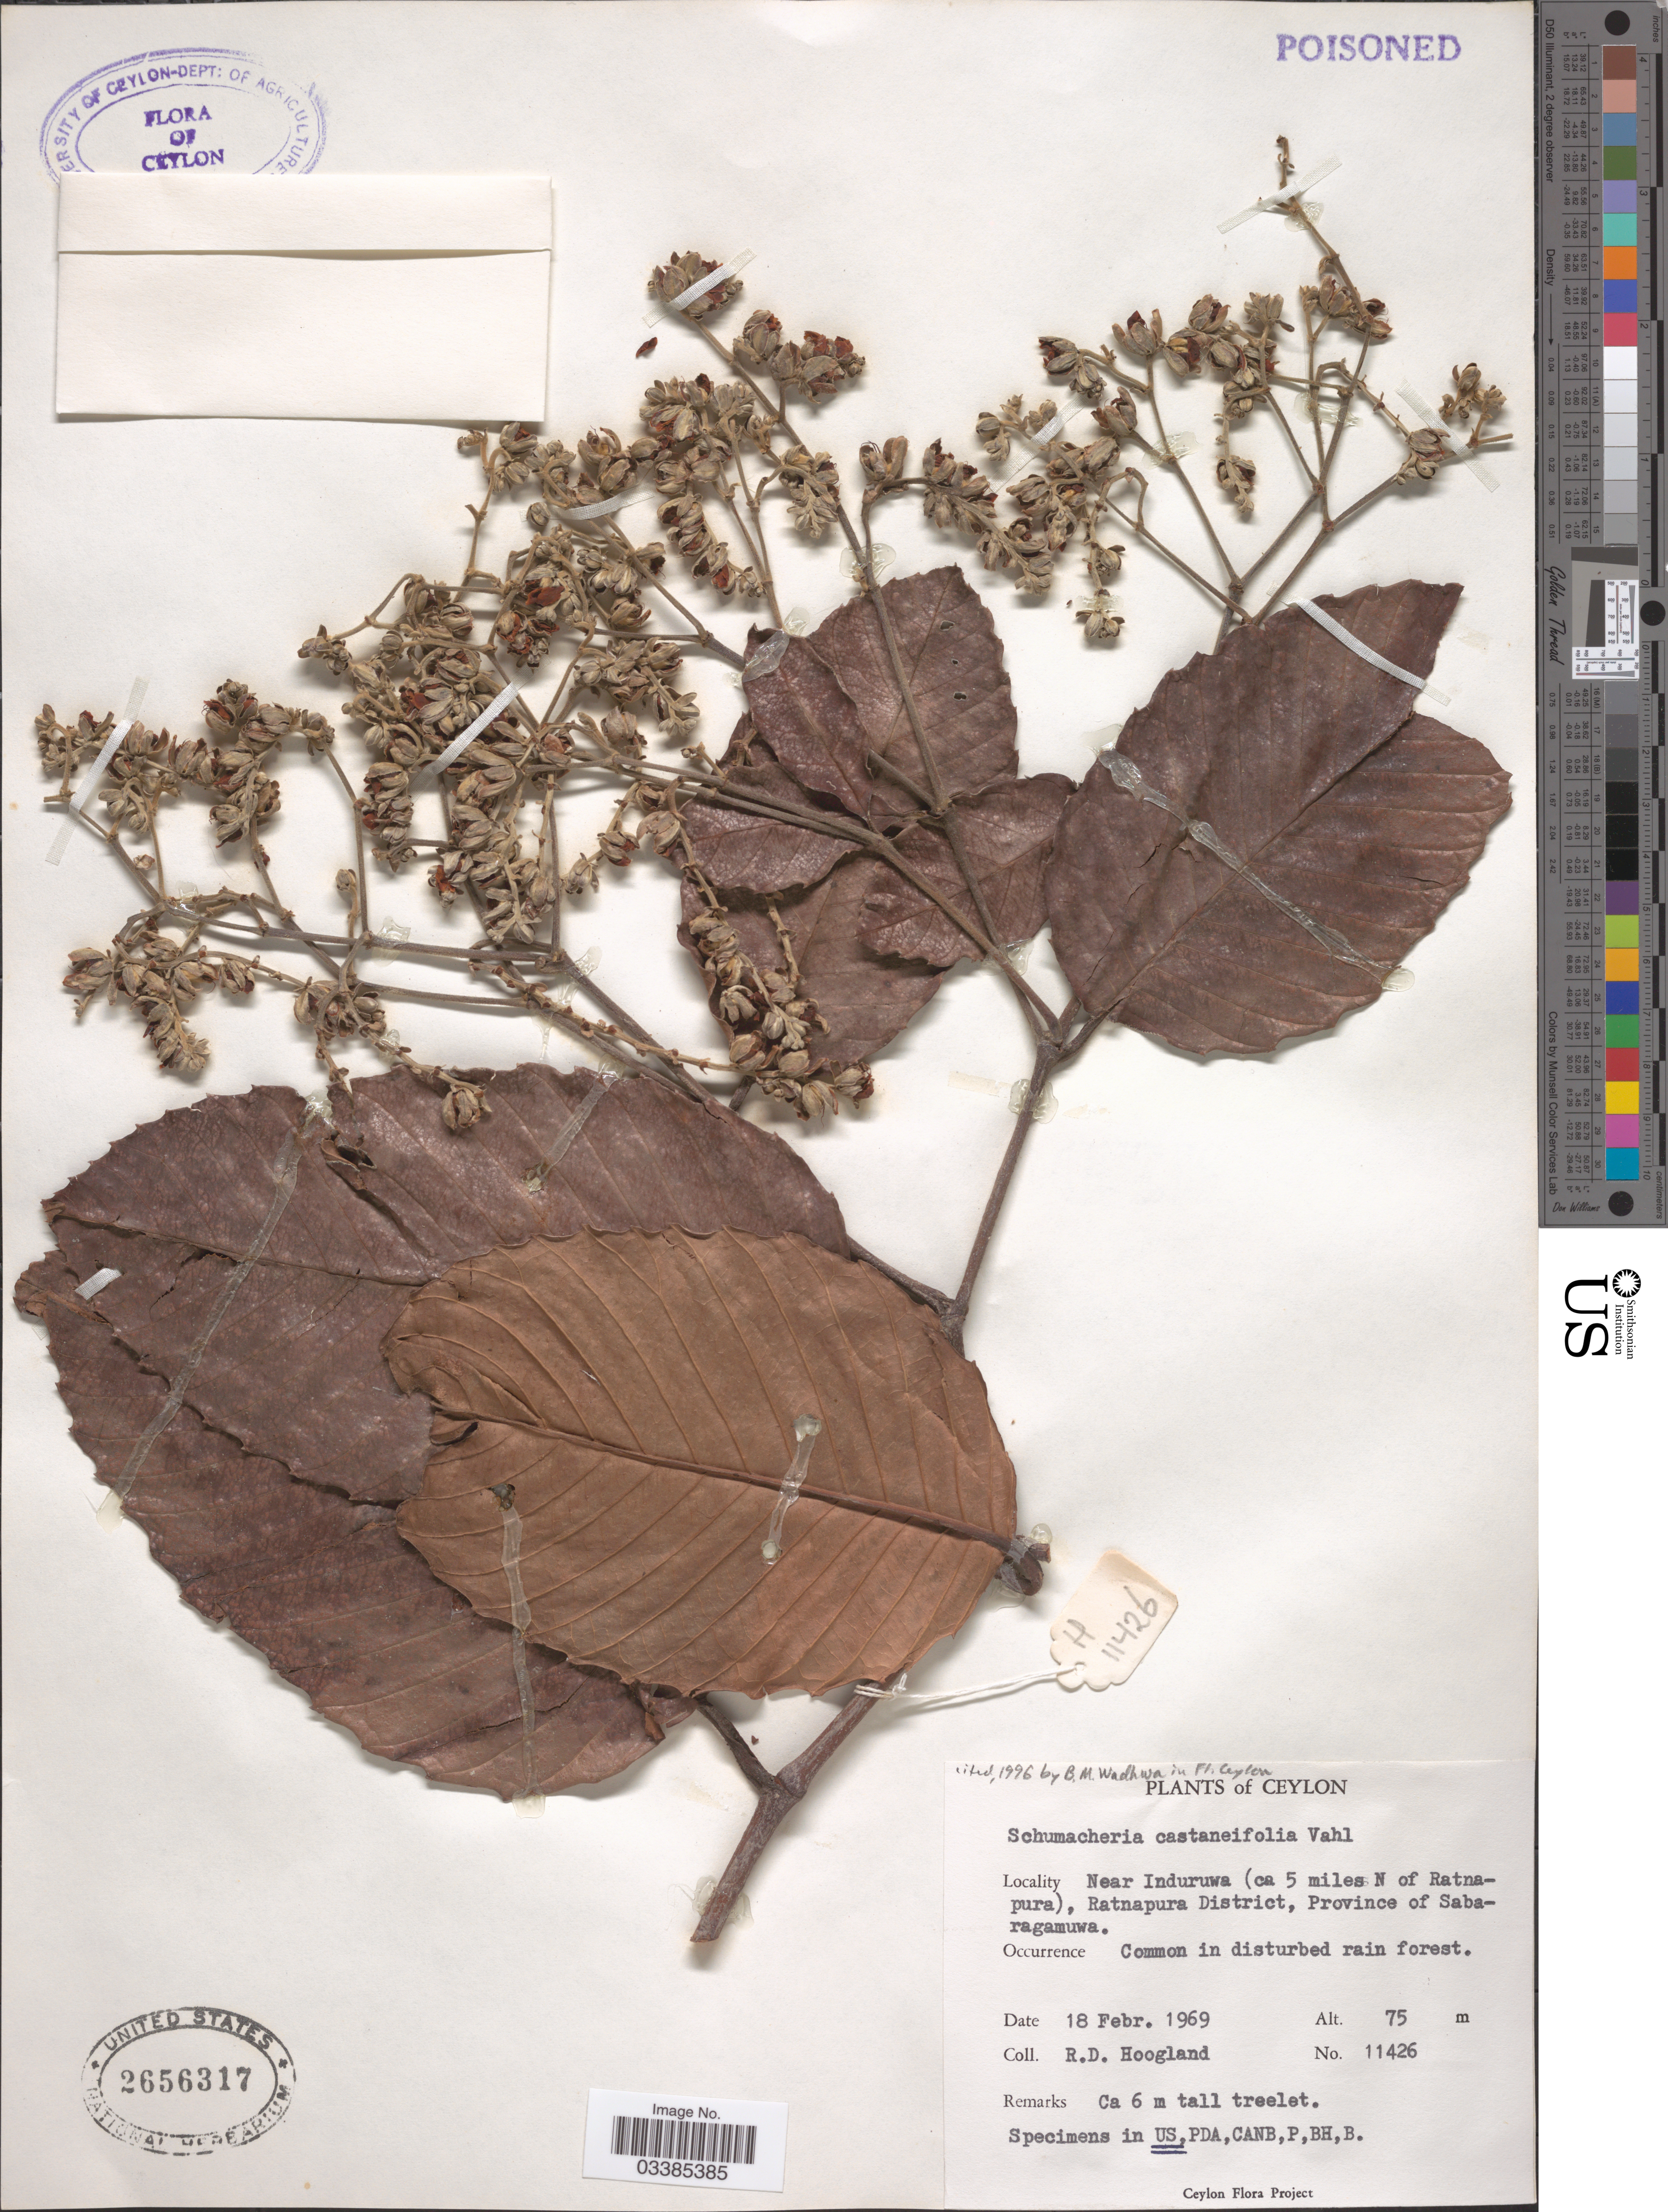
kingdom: Plantae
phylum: Tracheophyta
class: Magnoliopsida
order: Dilleniales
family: Dilleniaceae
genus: Schumacheria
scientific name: Schumacheria castaneifolia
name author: Vahl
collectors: R. D. Hoogland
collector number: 11426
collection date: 1969-02-18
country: Sri Lanka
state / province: Sabaragamuwa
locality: Ceylon. Near Induruwa (ca 5 miles N of Ratnapura), Ratnapura District.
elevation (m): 75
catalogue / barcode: US 2656317